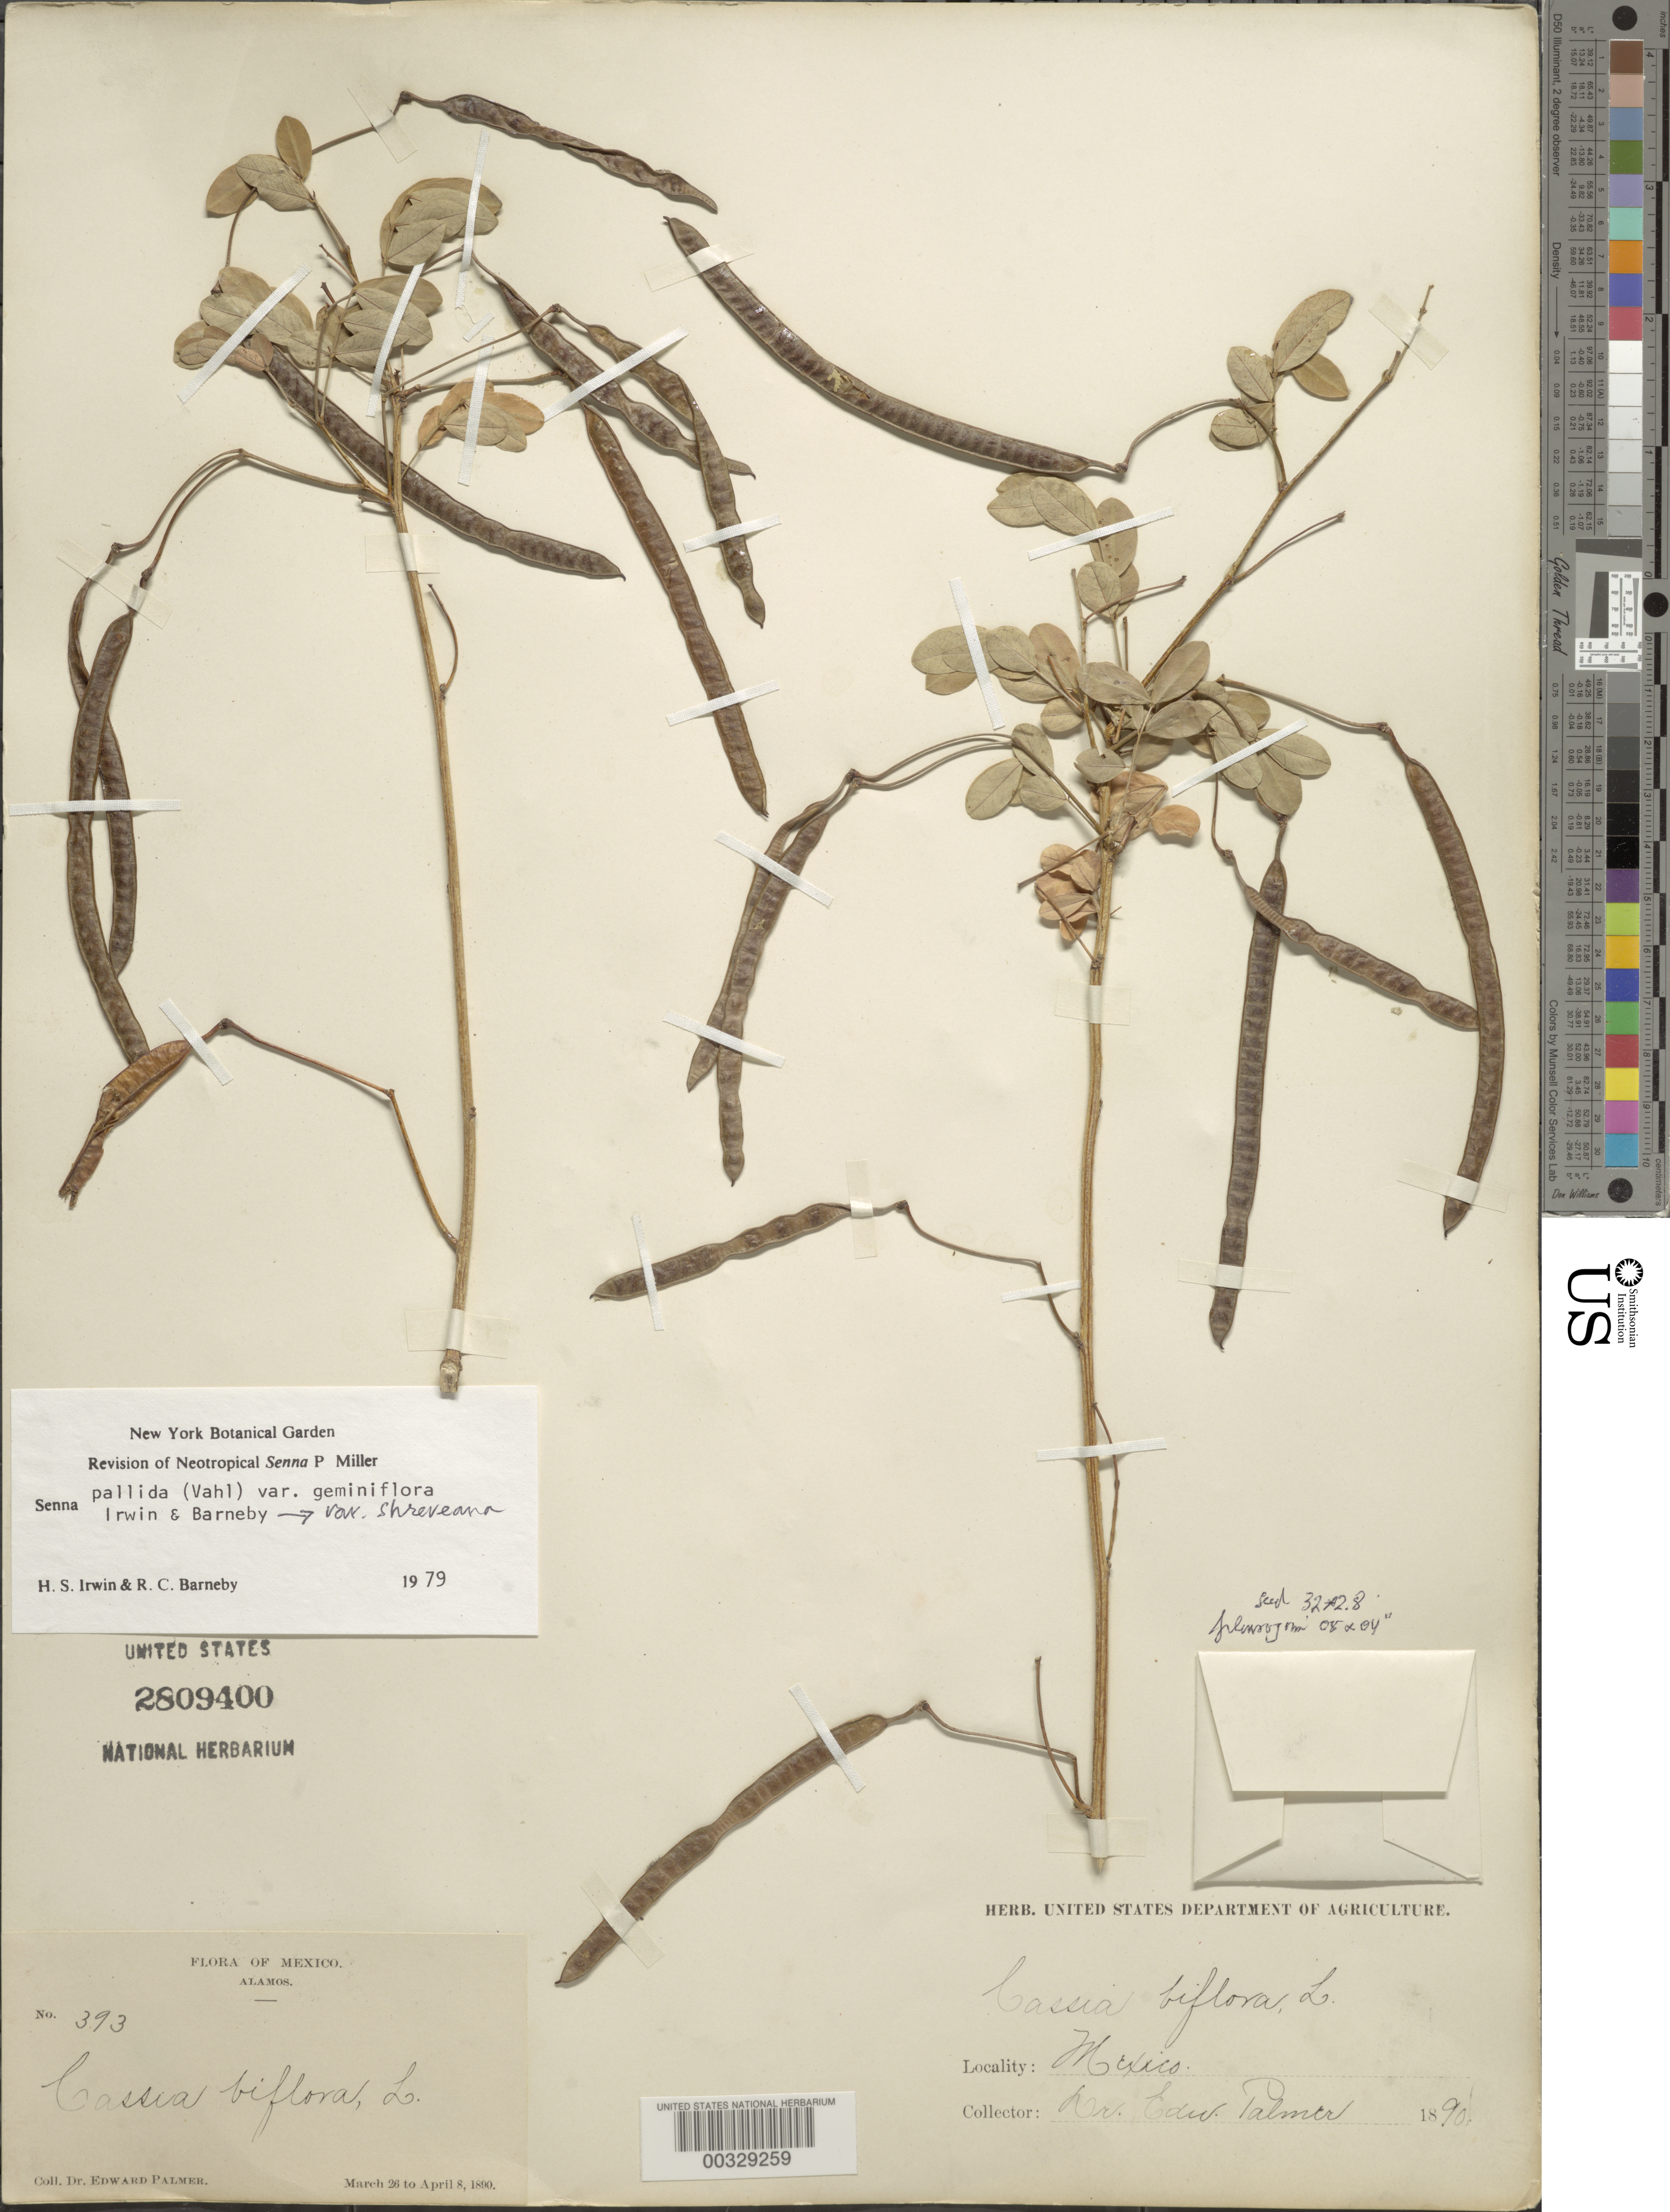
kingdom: Plantae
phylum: Tracheophyta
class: Magnoliopsida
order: Fabales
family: Fabaceae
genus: Senna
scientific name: Senna pallida var. geminiflora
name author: H.S. Irwin & Barneby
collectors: E. Palmer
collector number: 393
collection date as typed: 26 Mar 1890 to 08 Apr 1890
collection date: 1890-03-26/1890-04-08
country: Mexico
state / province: Sonora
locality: Alamos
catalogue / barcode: US 2809400